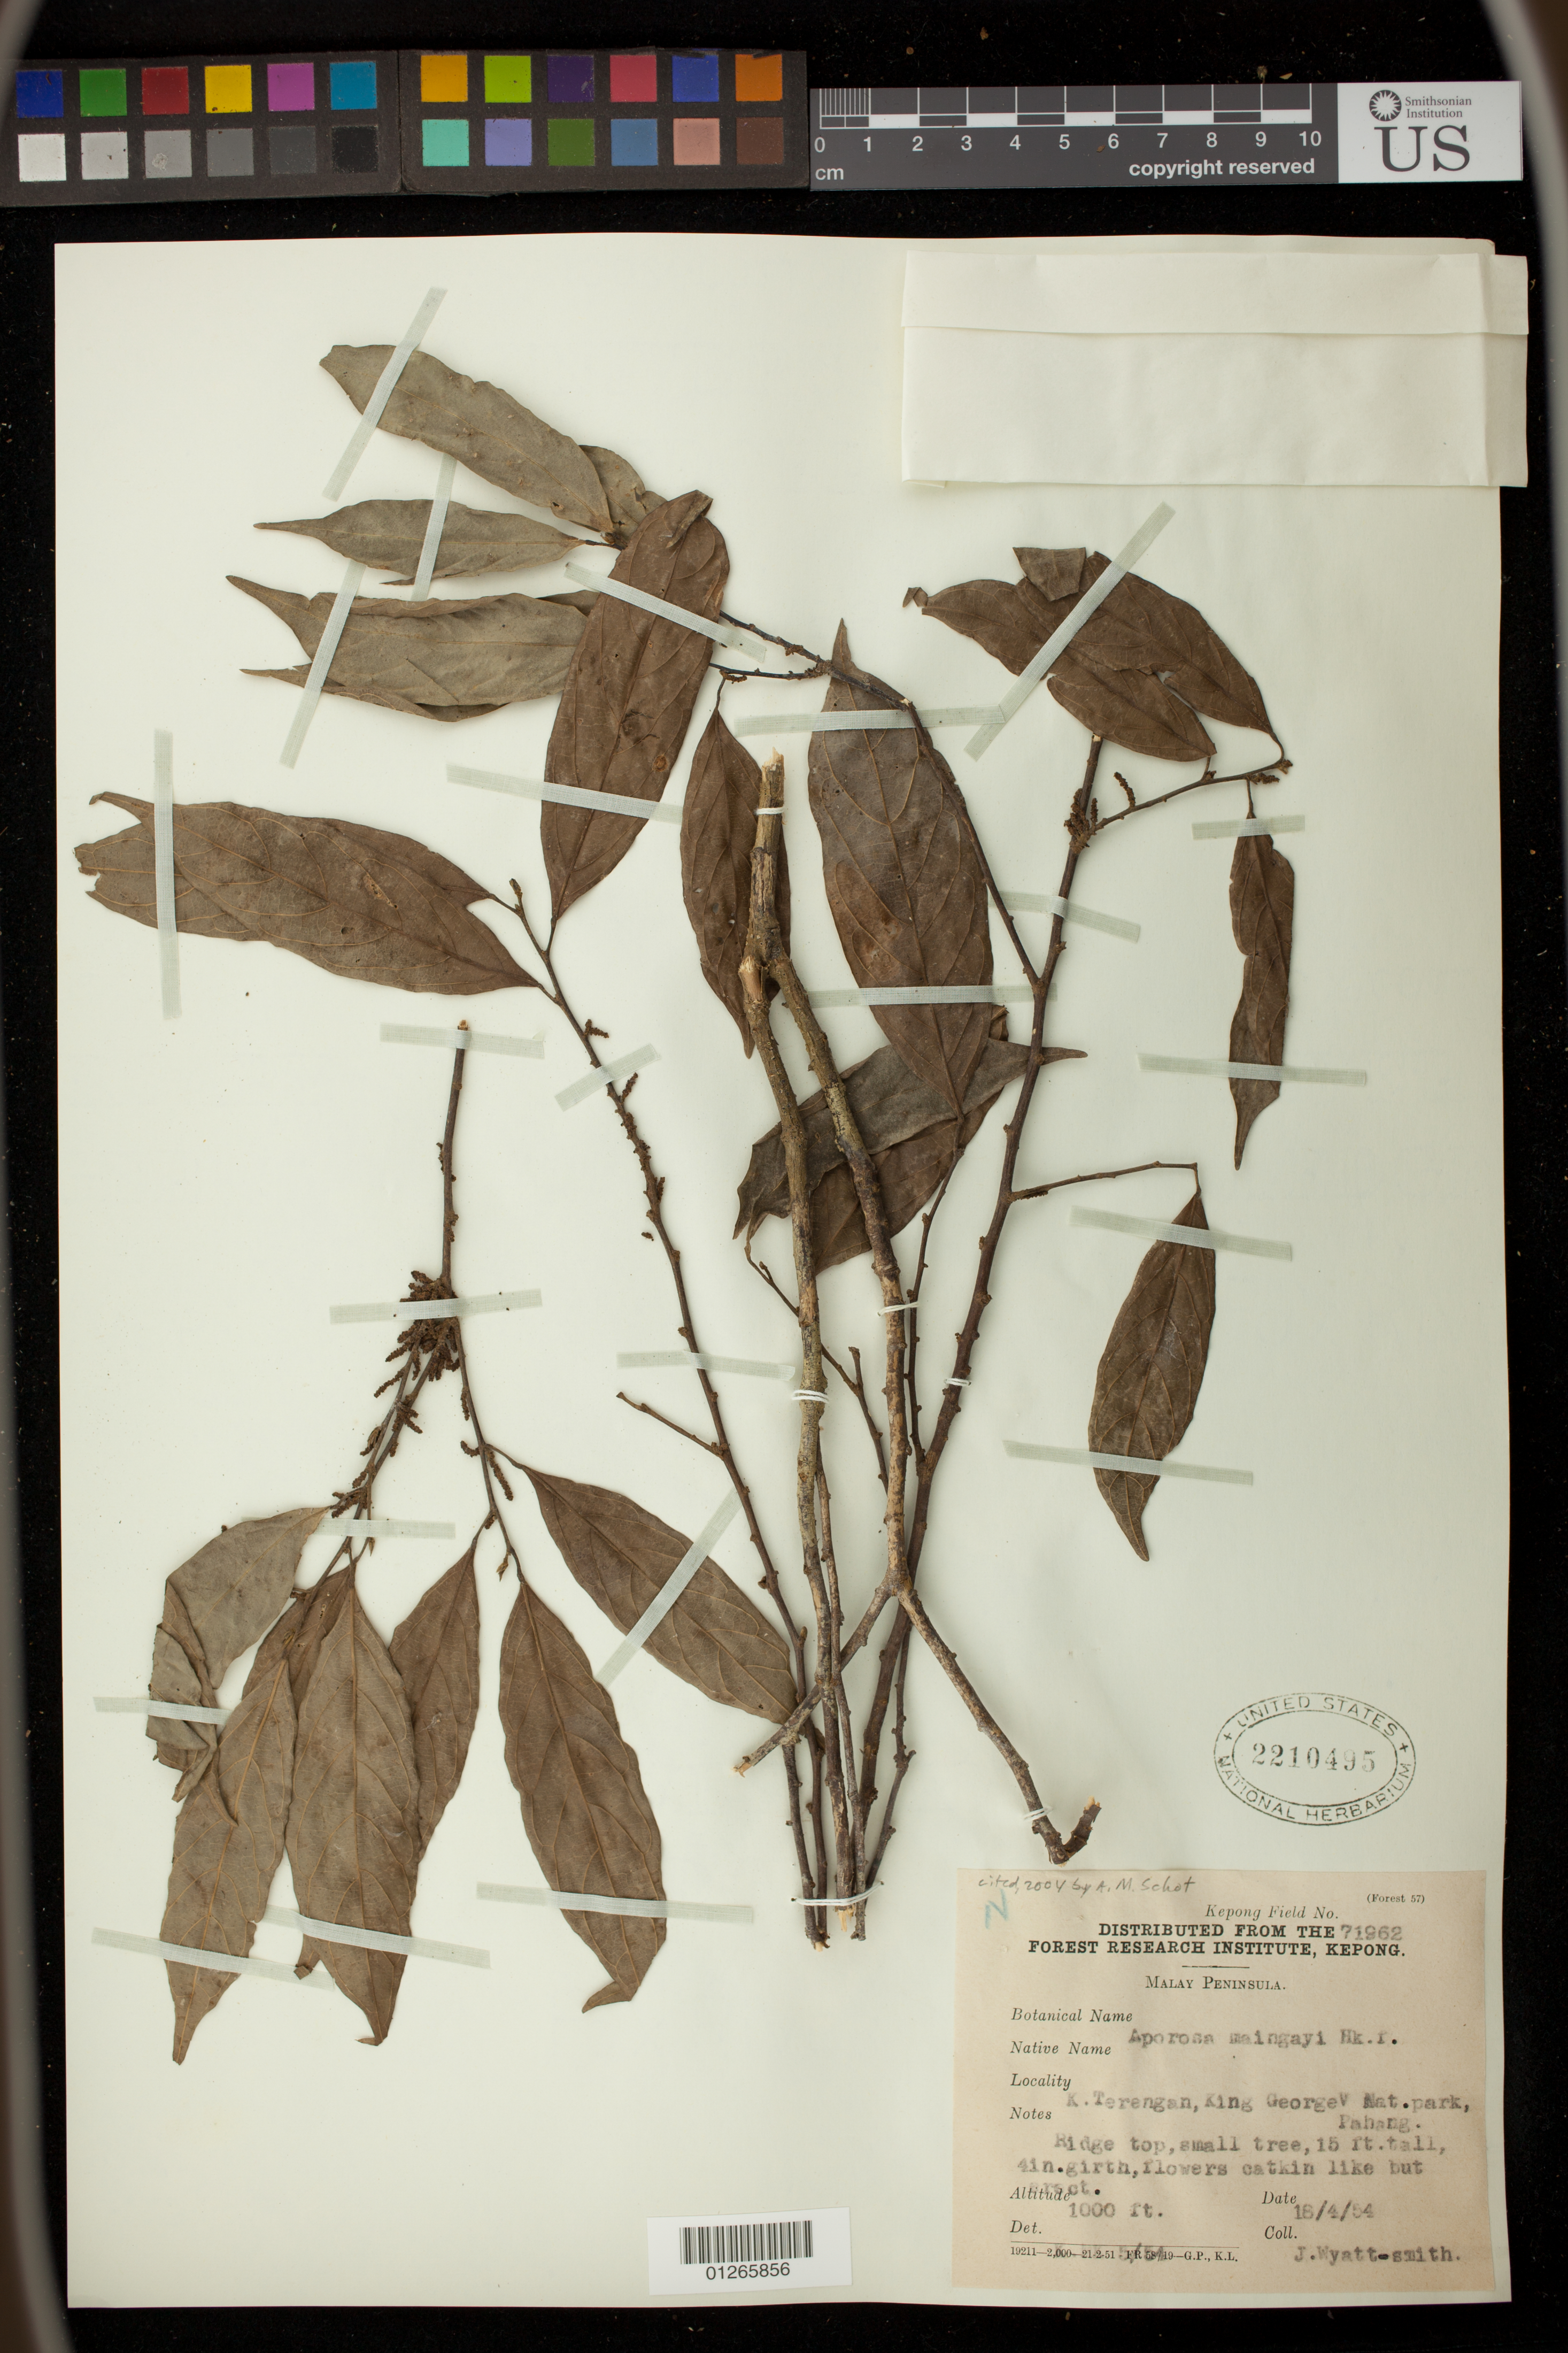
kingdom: Plantae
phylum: Tracheophyta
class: Magnoliopsida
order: Malpighiales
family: Phyllanthaceae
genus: Aporosa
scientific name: Aporosa maingayi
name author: Hook. f.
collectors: J. Wyatt-Smith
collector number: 71962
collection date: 1954-04-18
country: Malaysia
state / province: Pahang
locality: K. Terengan, King George V Nat. park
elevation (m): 305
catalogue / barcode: US 2210495